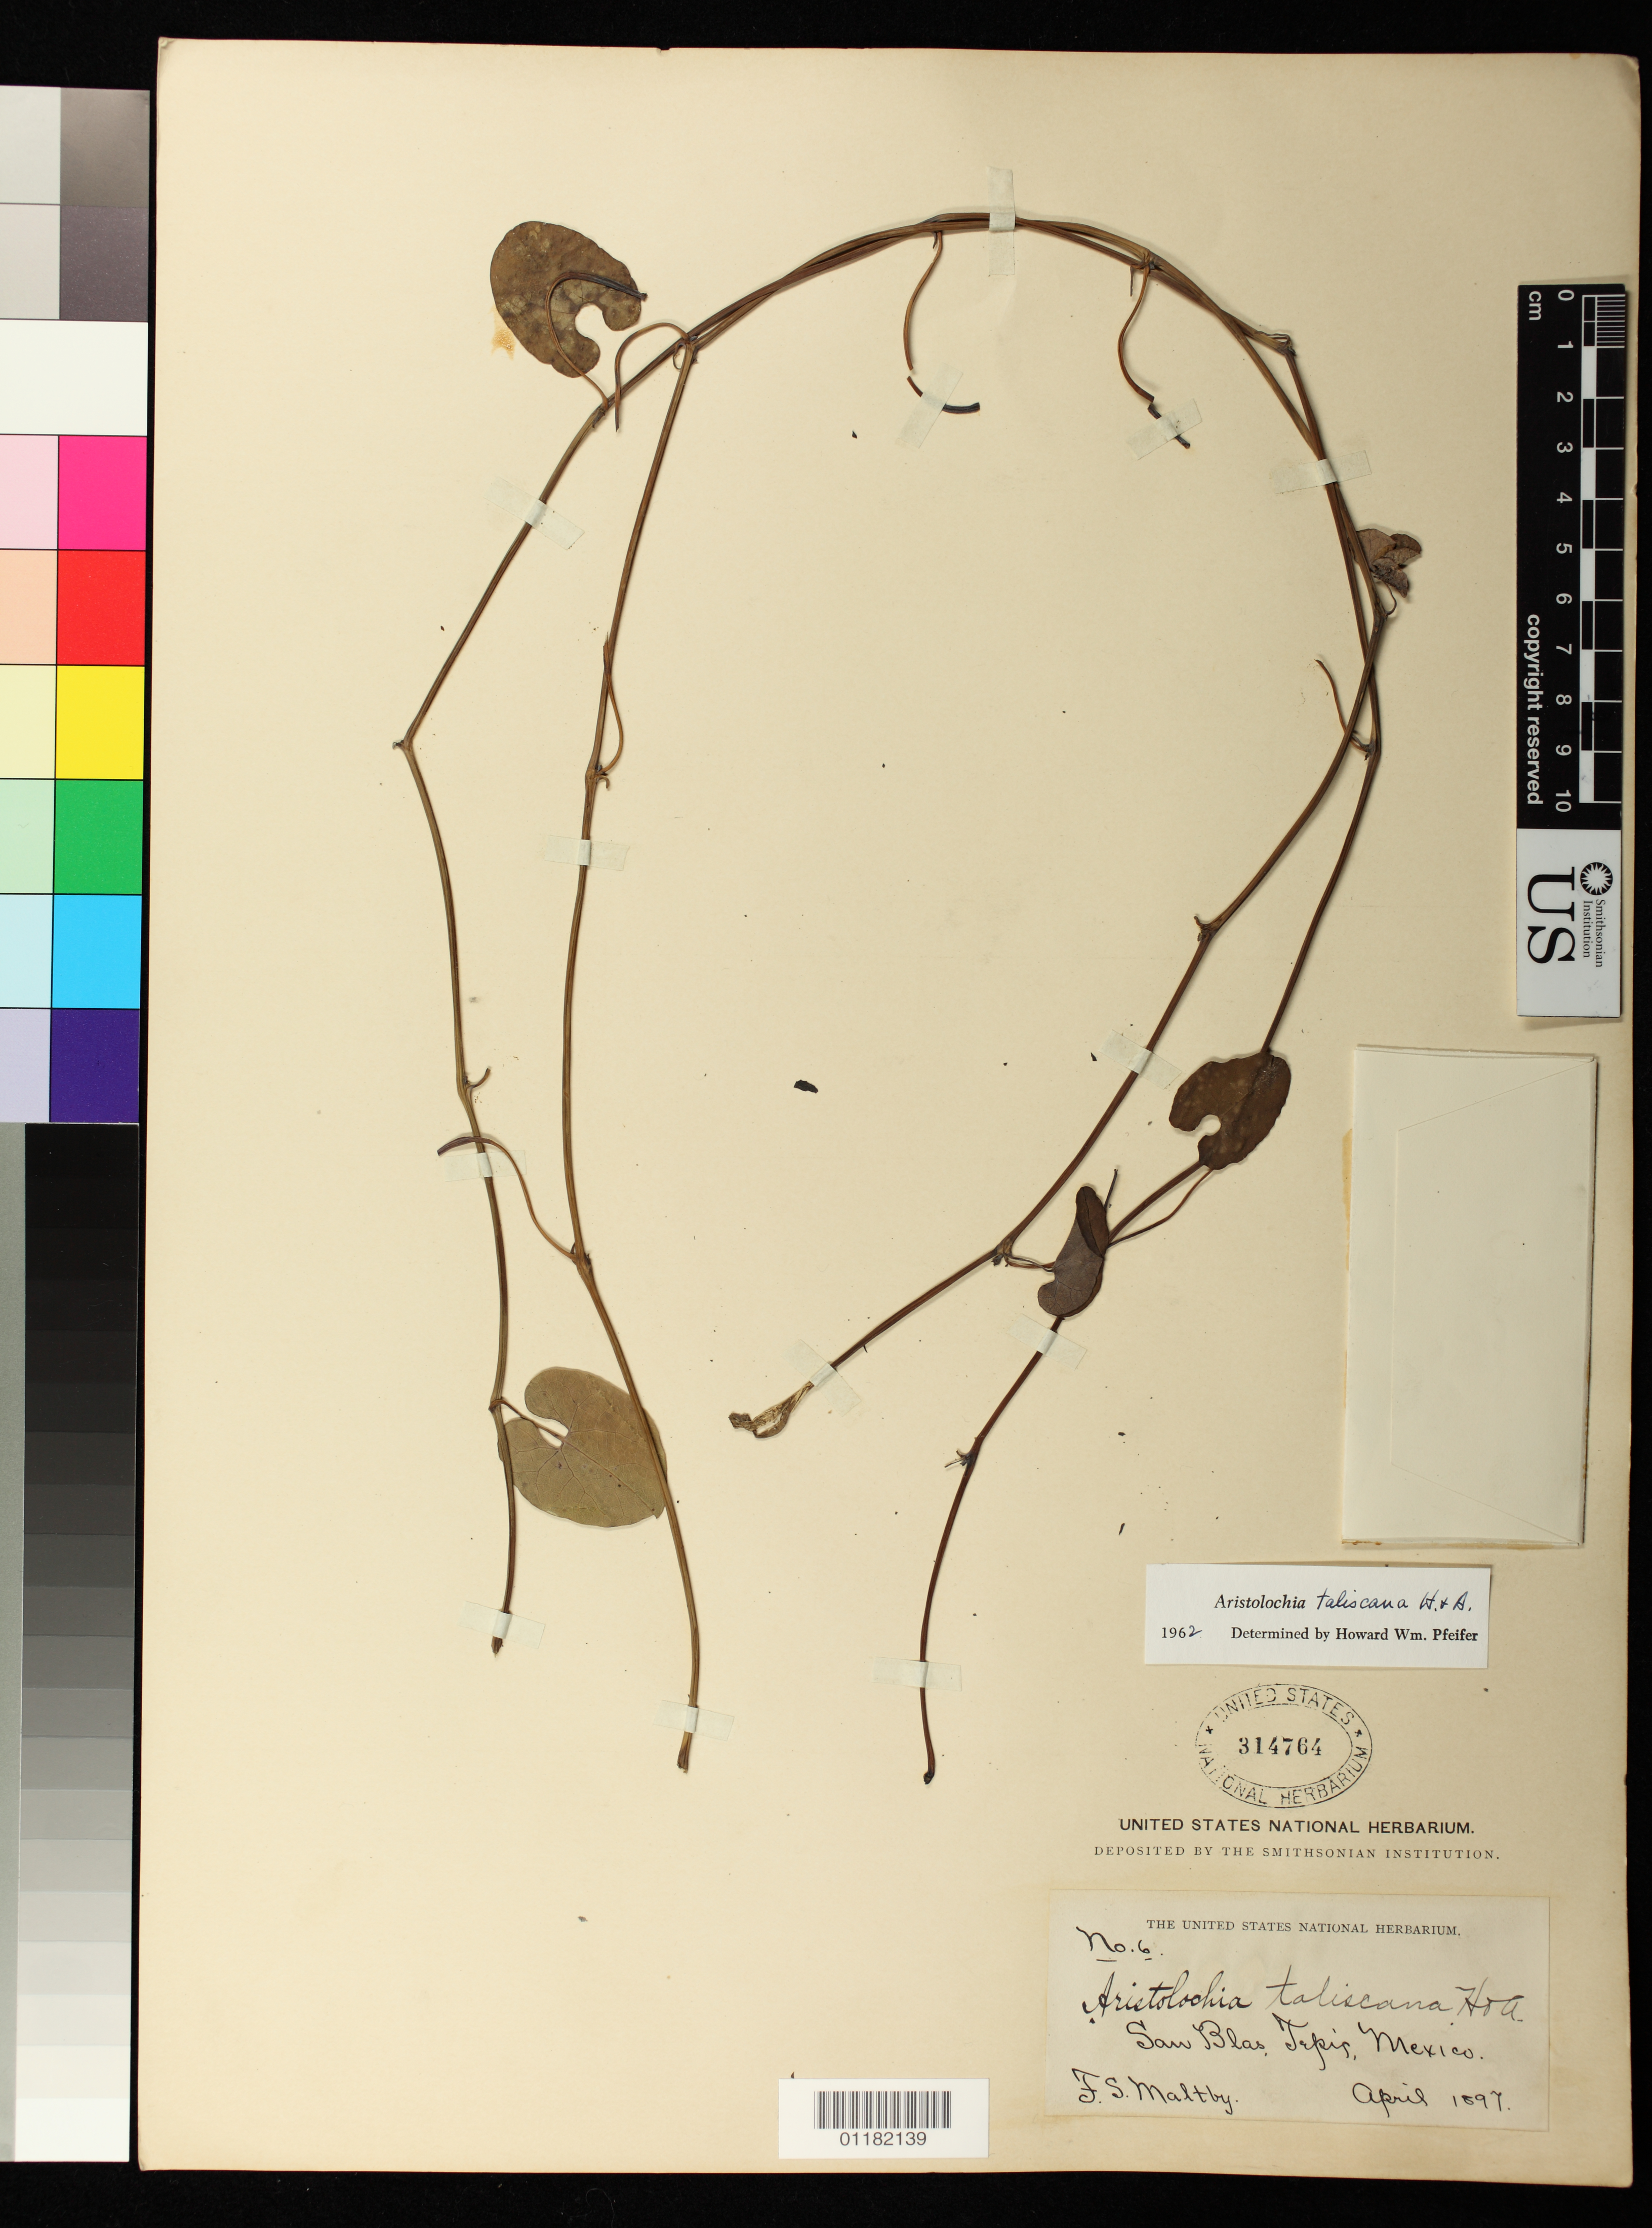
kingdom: Plantae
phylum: Tracheophyta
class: Magnoliopsida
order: Piperales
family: Aristolochiaceae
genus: Aristolochia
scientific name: Aristolochia taliscana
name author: Hook. & Arn.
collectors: T. S. Maltby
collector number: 6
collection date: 1897-04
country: Mexico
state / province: Nayarit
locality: San Blas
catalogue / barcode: US 314764